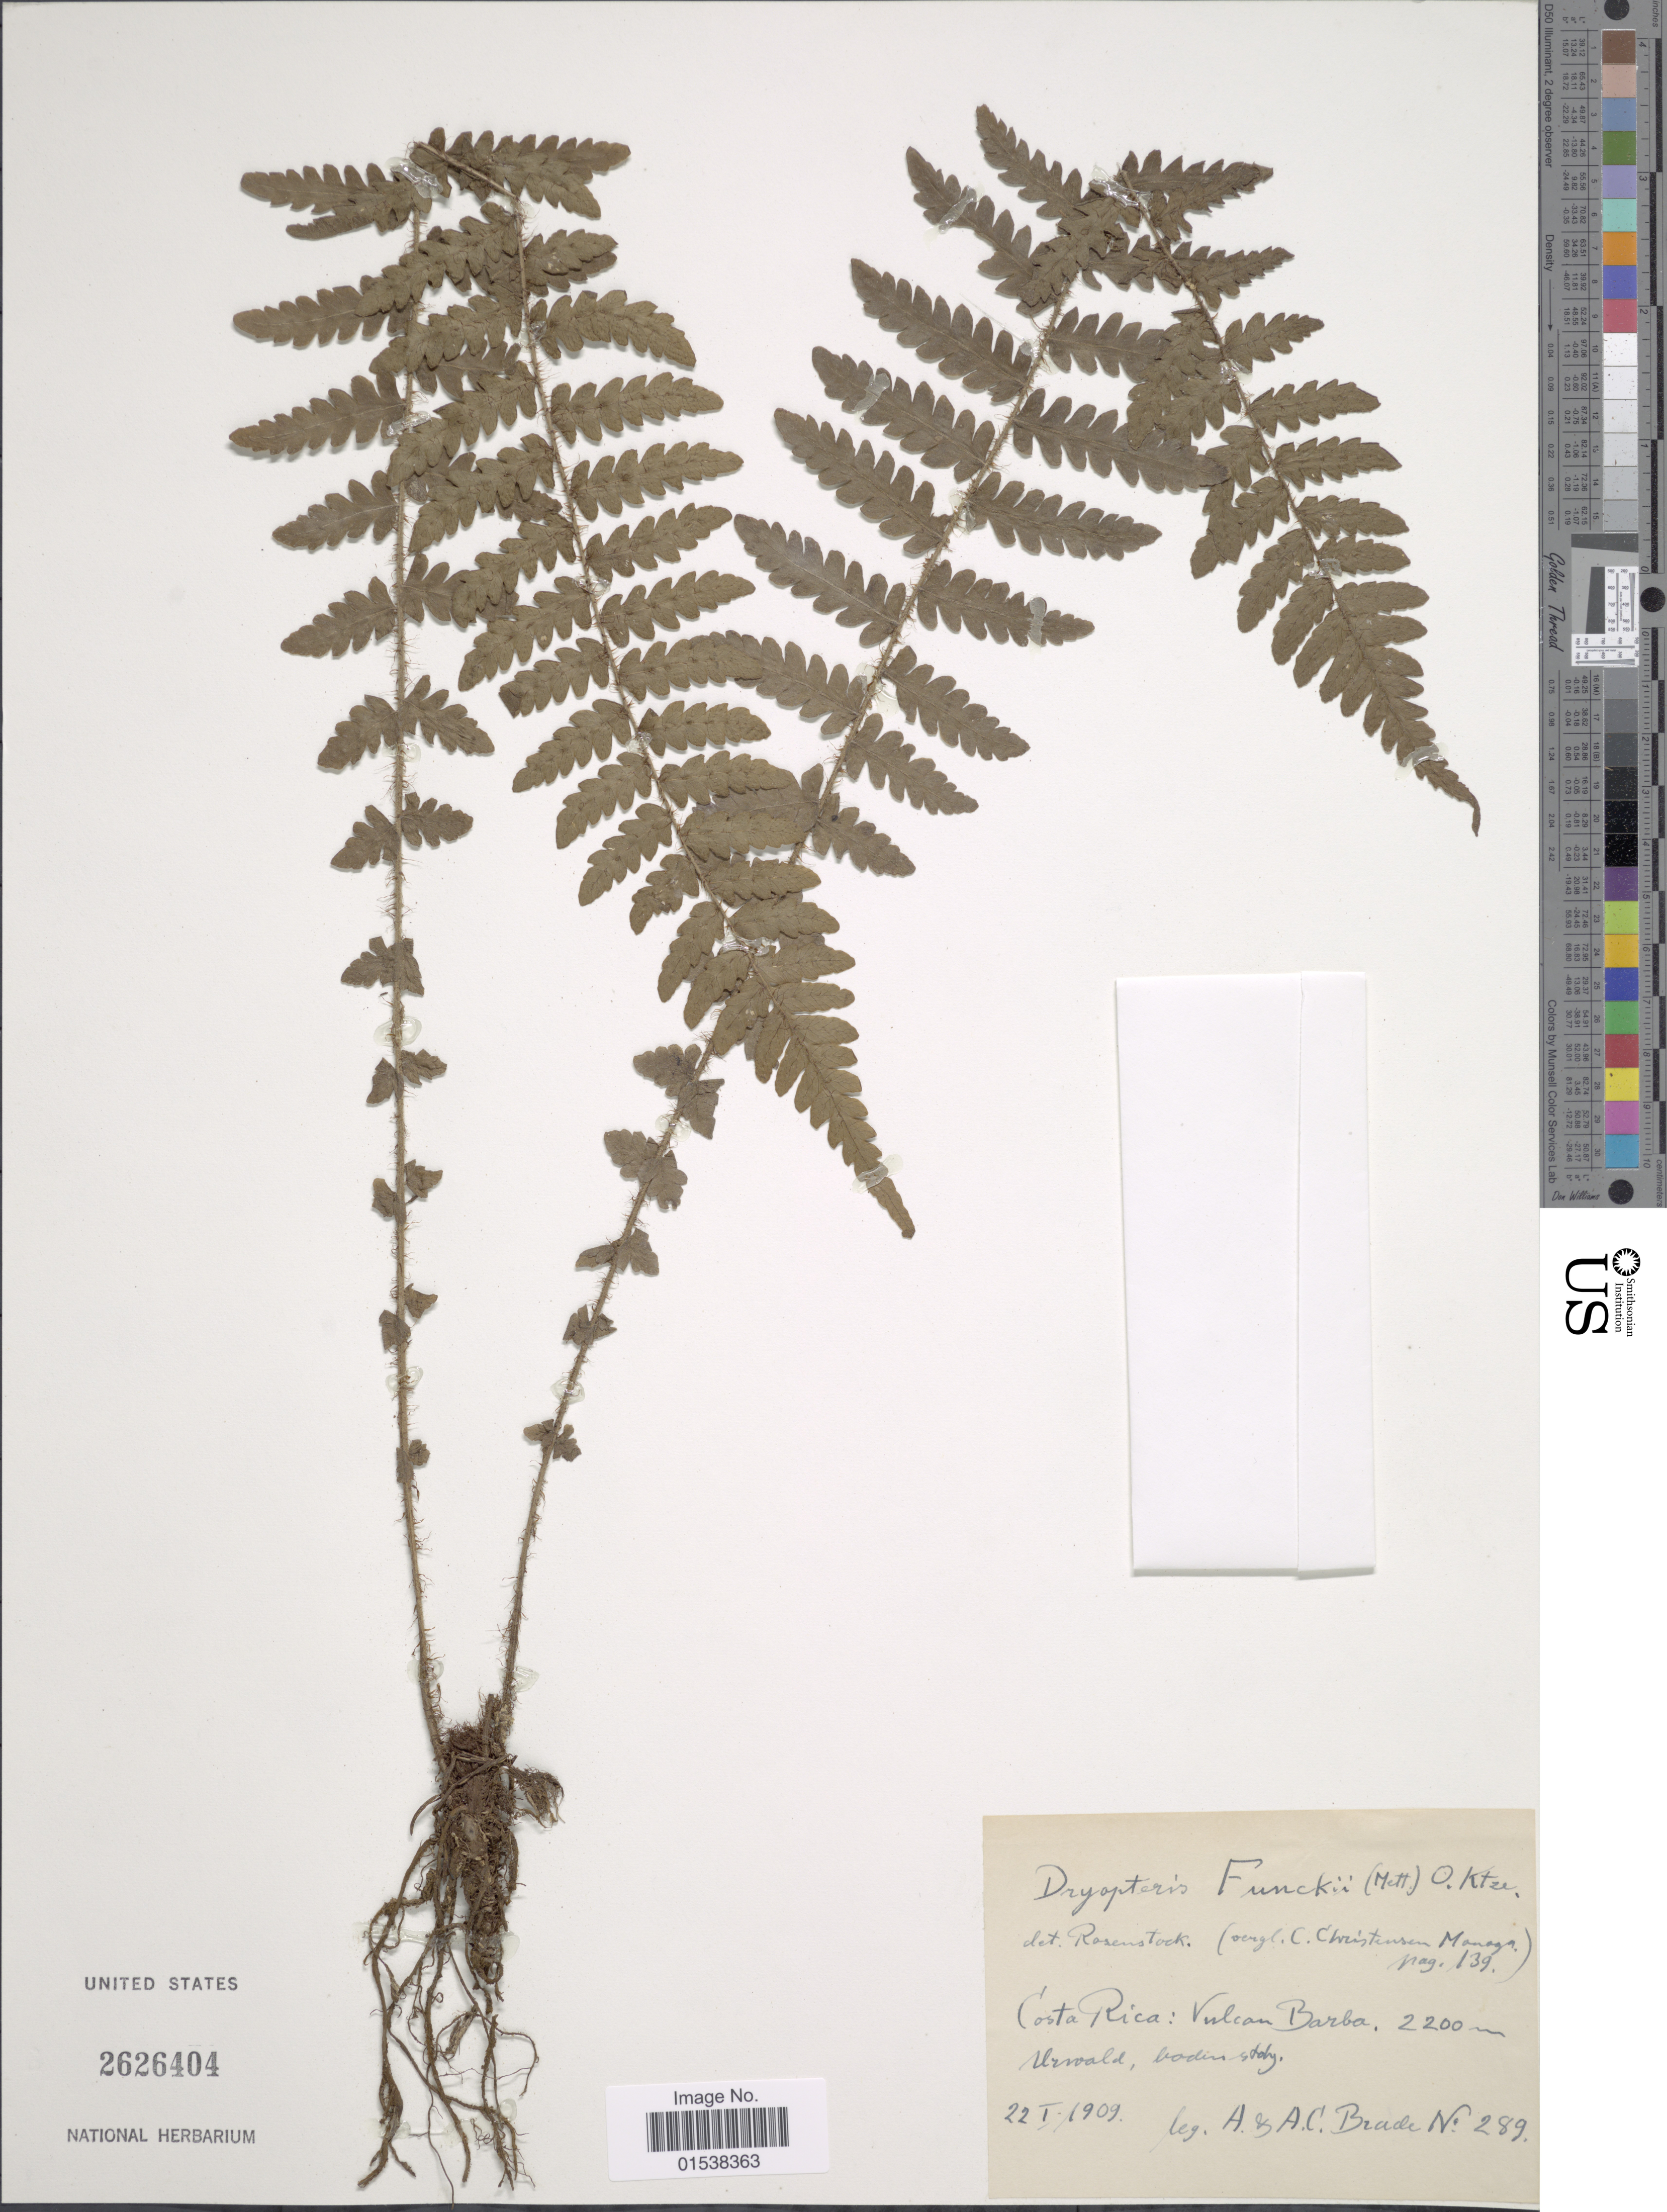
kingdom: Plantae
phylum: Tracheophyta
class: Polypodiopsida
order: Polypodiales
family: Thelypteridaceae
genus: Amauropelta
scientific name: Amauropelta funckii (Mett.) comb. nov., ined. 2015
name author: (Mett.)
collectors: A. Brade & A. C. Brade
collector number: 289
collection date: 1909-01-22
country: Costa Rica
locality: Costa Rica: Vulcan Barba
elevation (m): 2200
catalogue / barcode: US 2626404